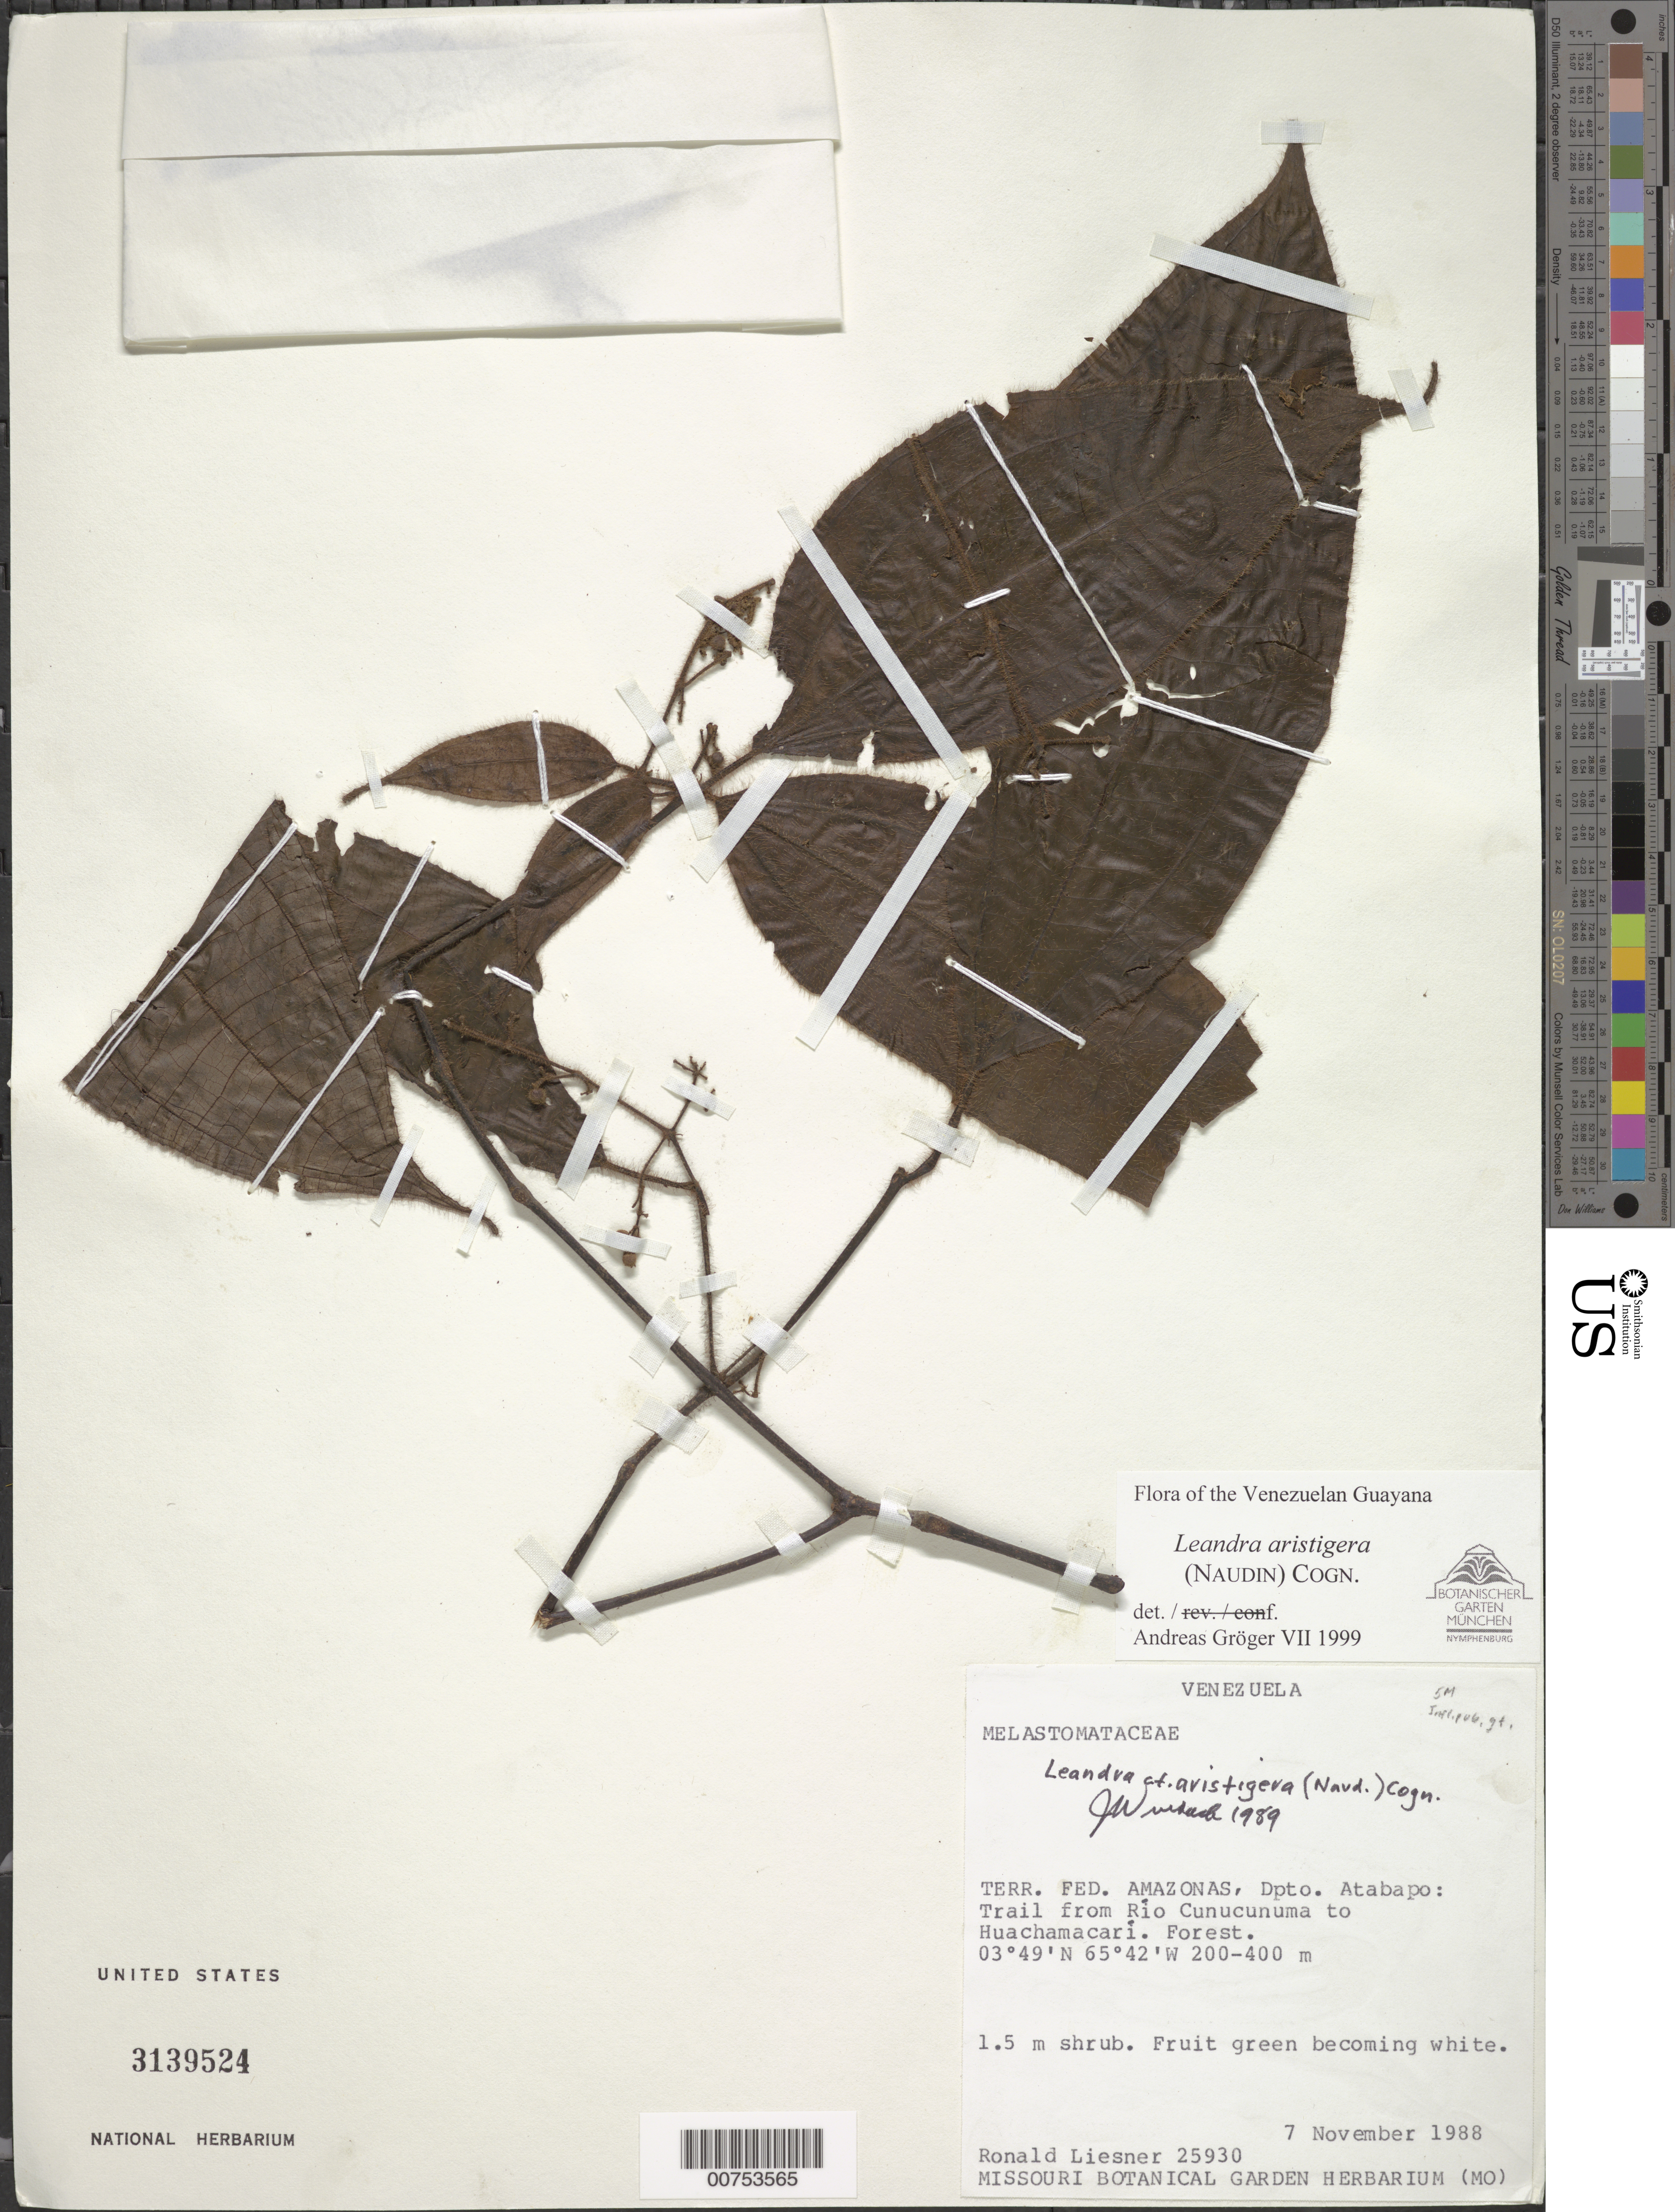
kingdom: Plantae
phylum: Tracheophyta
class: Magnoliopsida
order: Myrtales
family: Melastomataceae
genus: Leandra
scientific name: Leandra aristigera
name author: (Naudin) Cogn.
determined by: Gröger, A.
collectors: R. L. Liesner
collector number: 25930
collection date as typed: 7-Nov-88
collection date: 1988-11-07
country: Venezuela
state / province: Amazonas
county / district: Atabapo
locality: Río Cunucunuma to Huachamacari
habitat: Forest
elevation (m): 200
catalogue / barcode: US 3139524